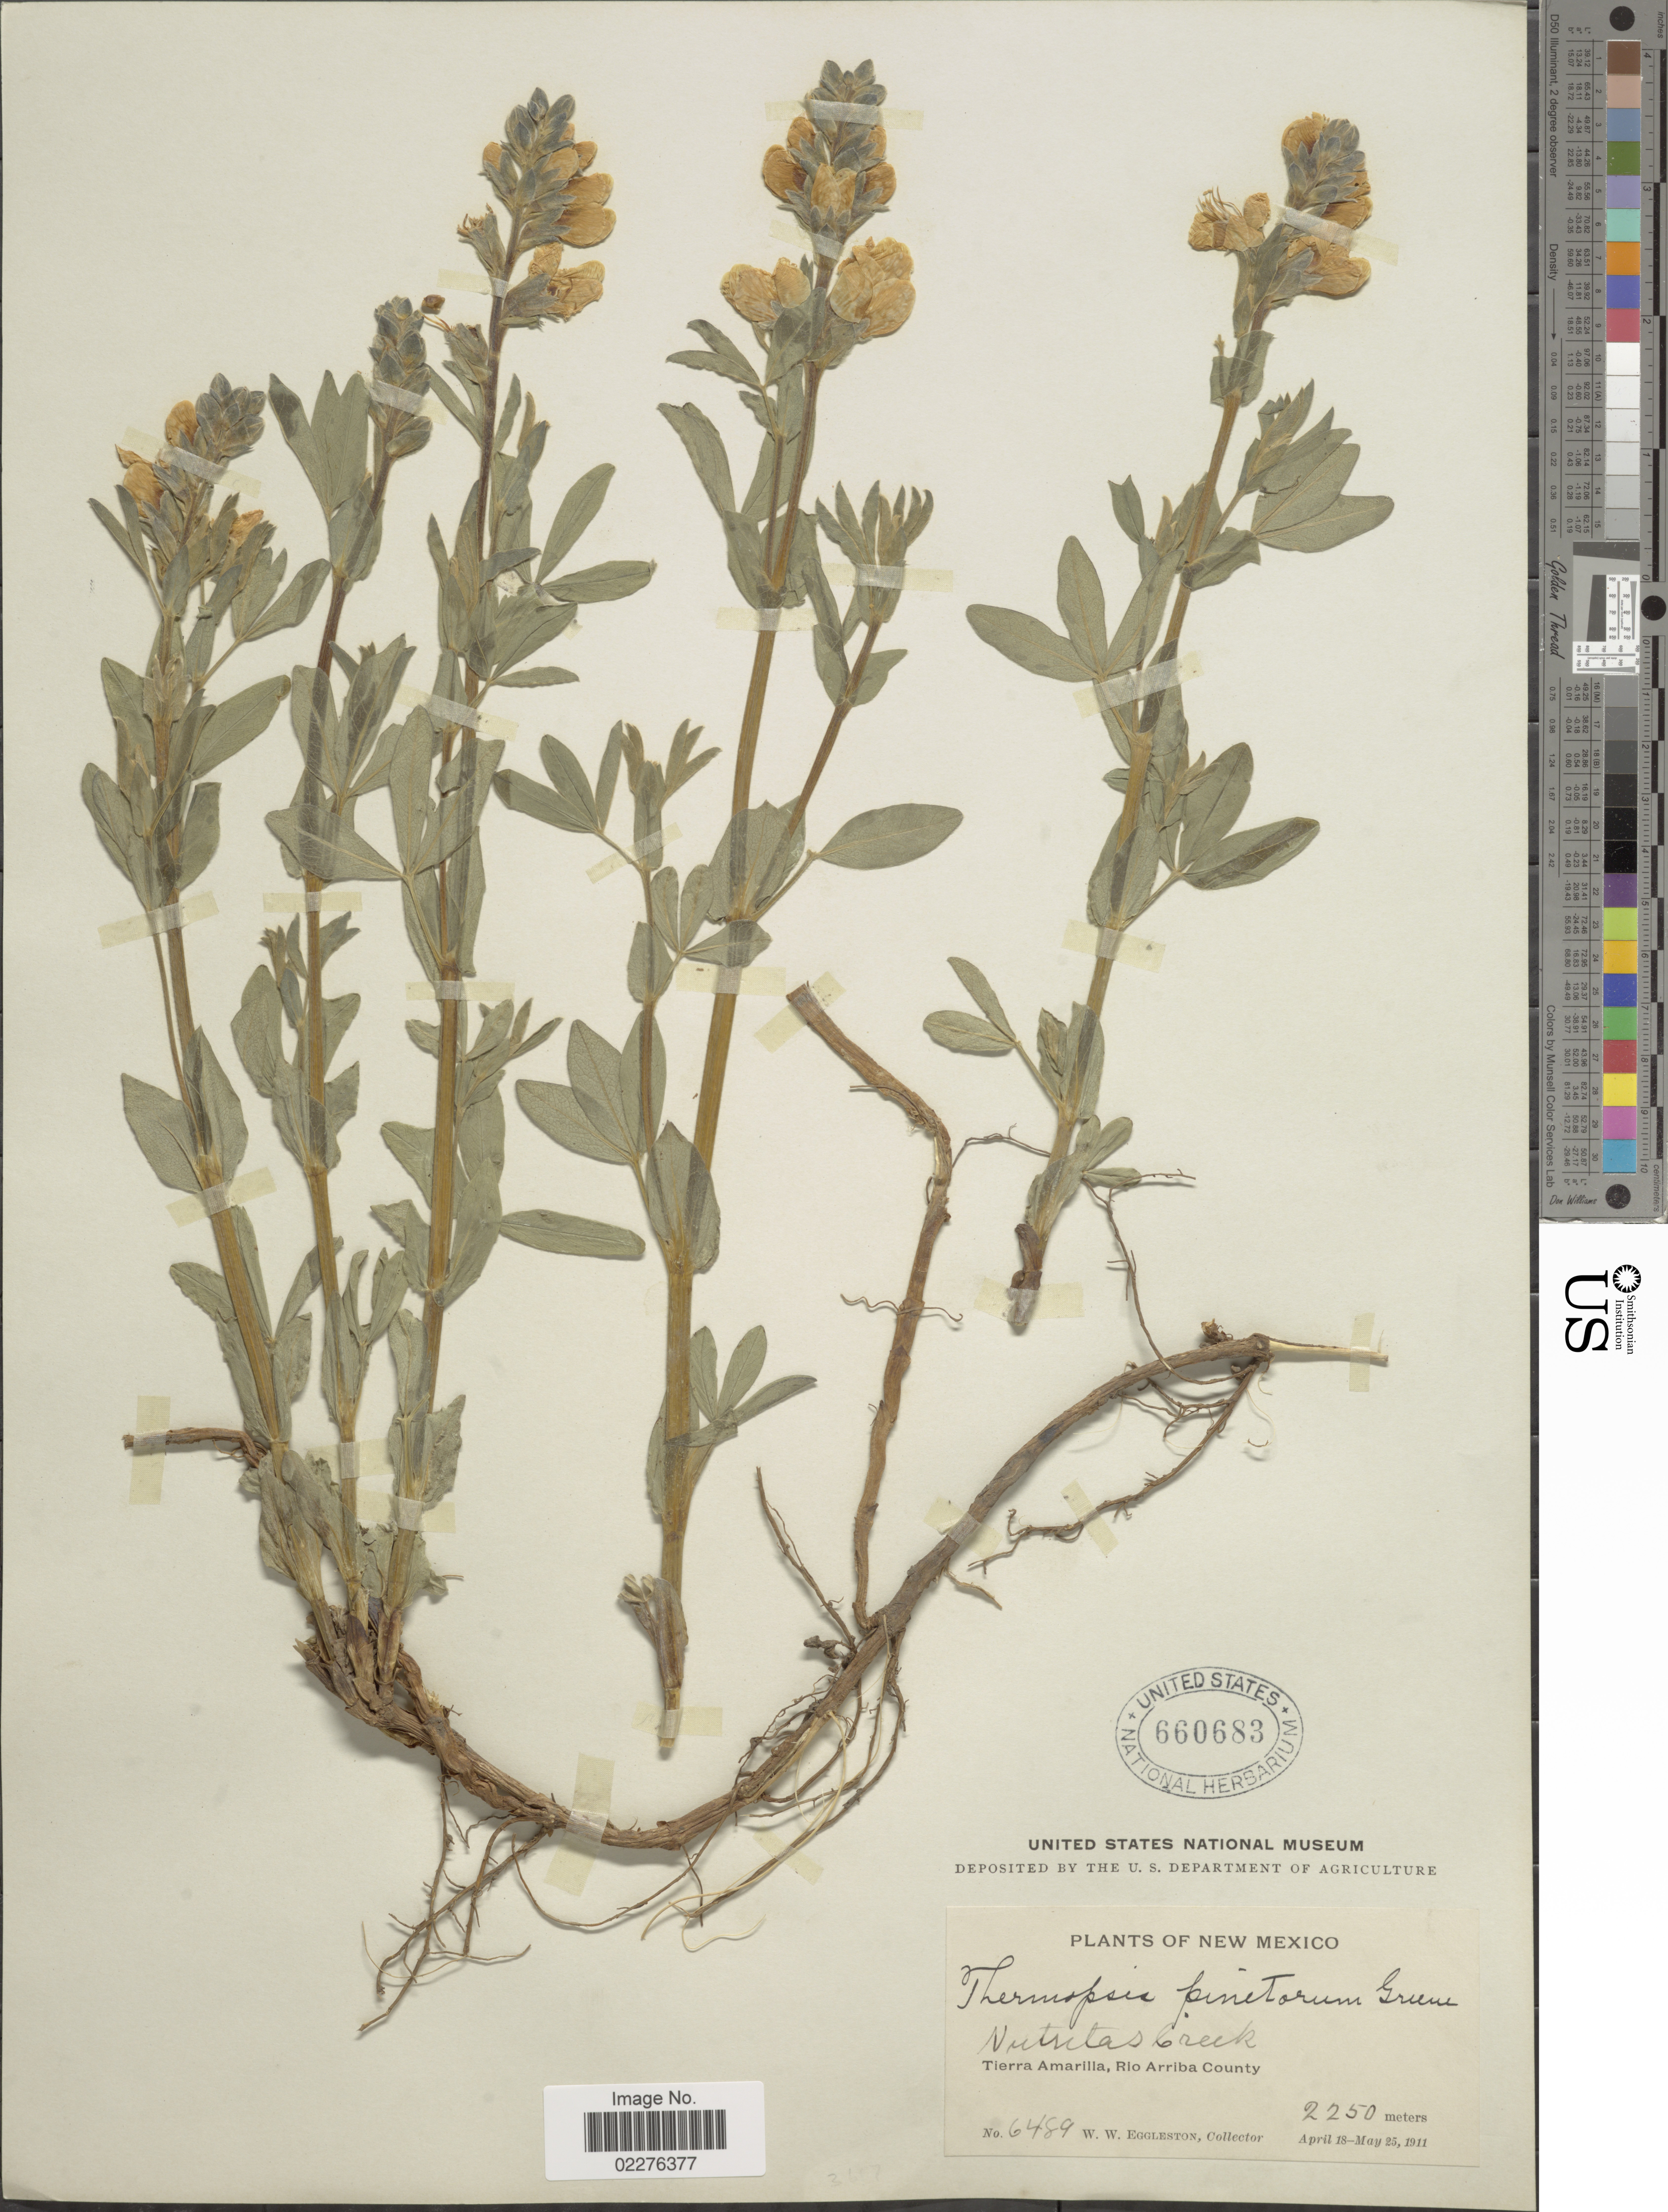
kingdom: Plantae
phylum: Tracheophyta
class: Magnoliopsida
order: Fabales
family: Fabaceae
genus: Thermopsis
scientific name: Thermopsis pinetorum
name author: Greene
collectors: W. W. Eggleston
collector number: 6489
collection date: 1911-04-18/1911-05-25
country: United States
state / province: New Mexico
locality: Nutritas Creek, Tierra Amarilla, Rio Arriba County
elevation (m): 2250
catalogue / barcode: US 660683